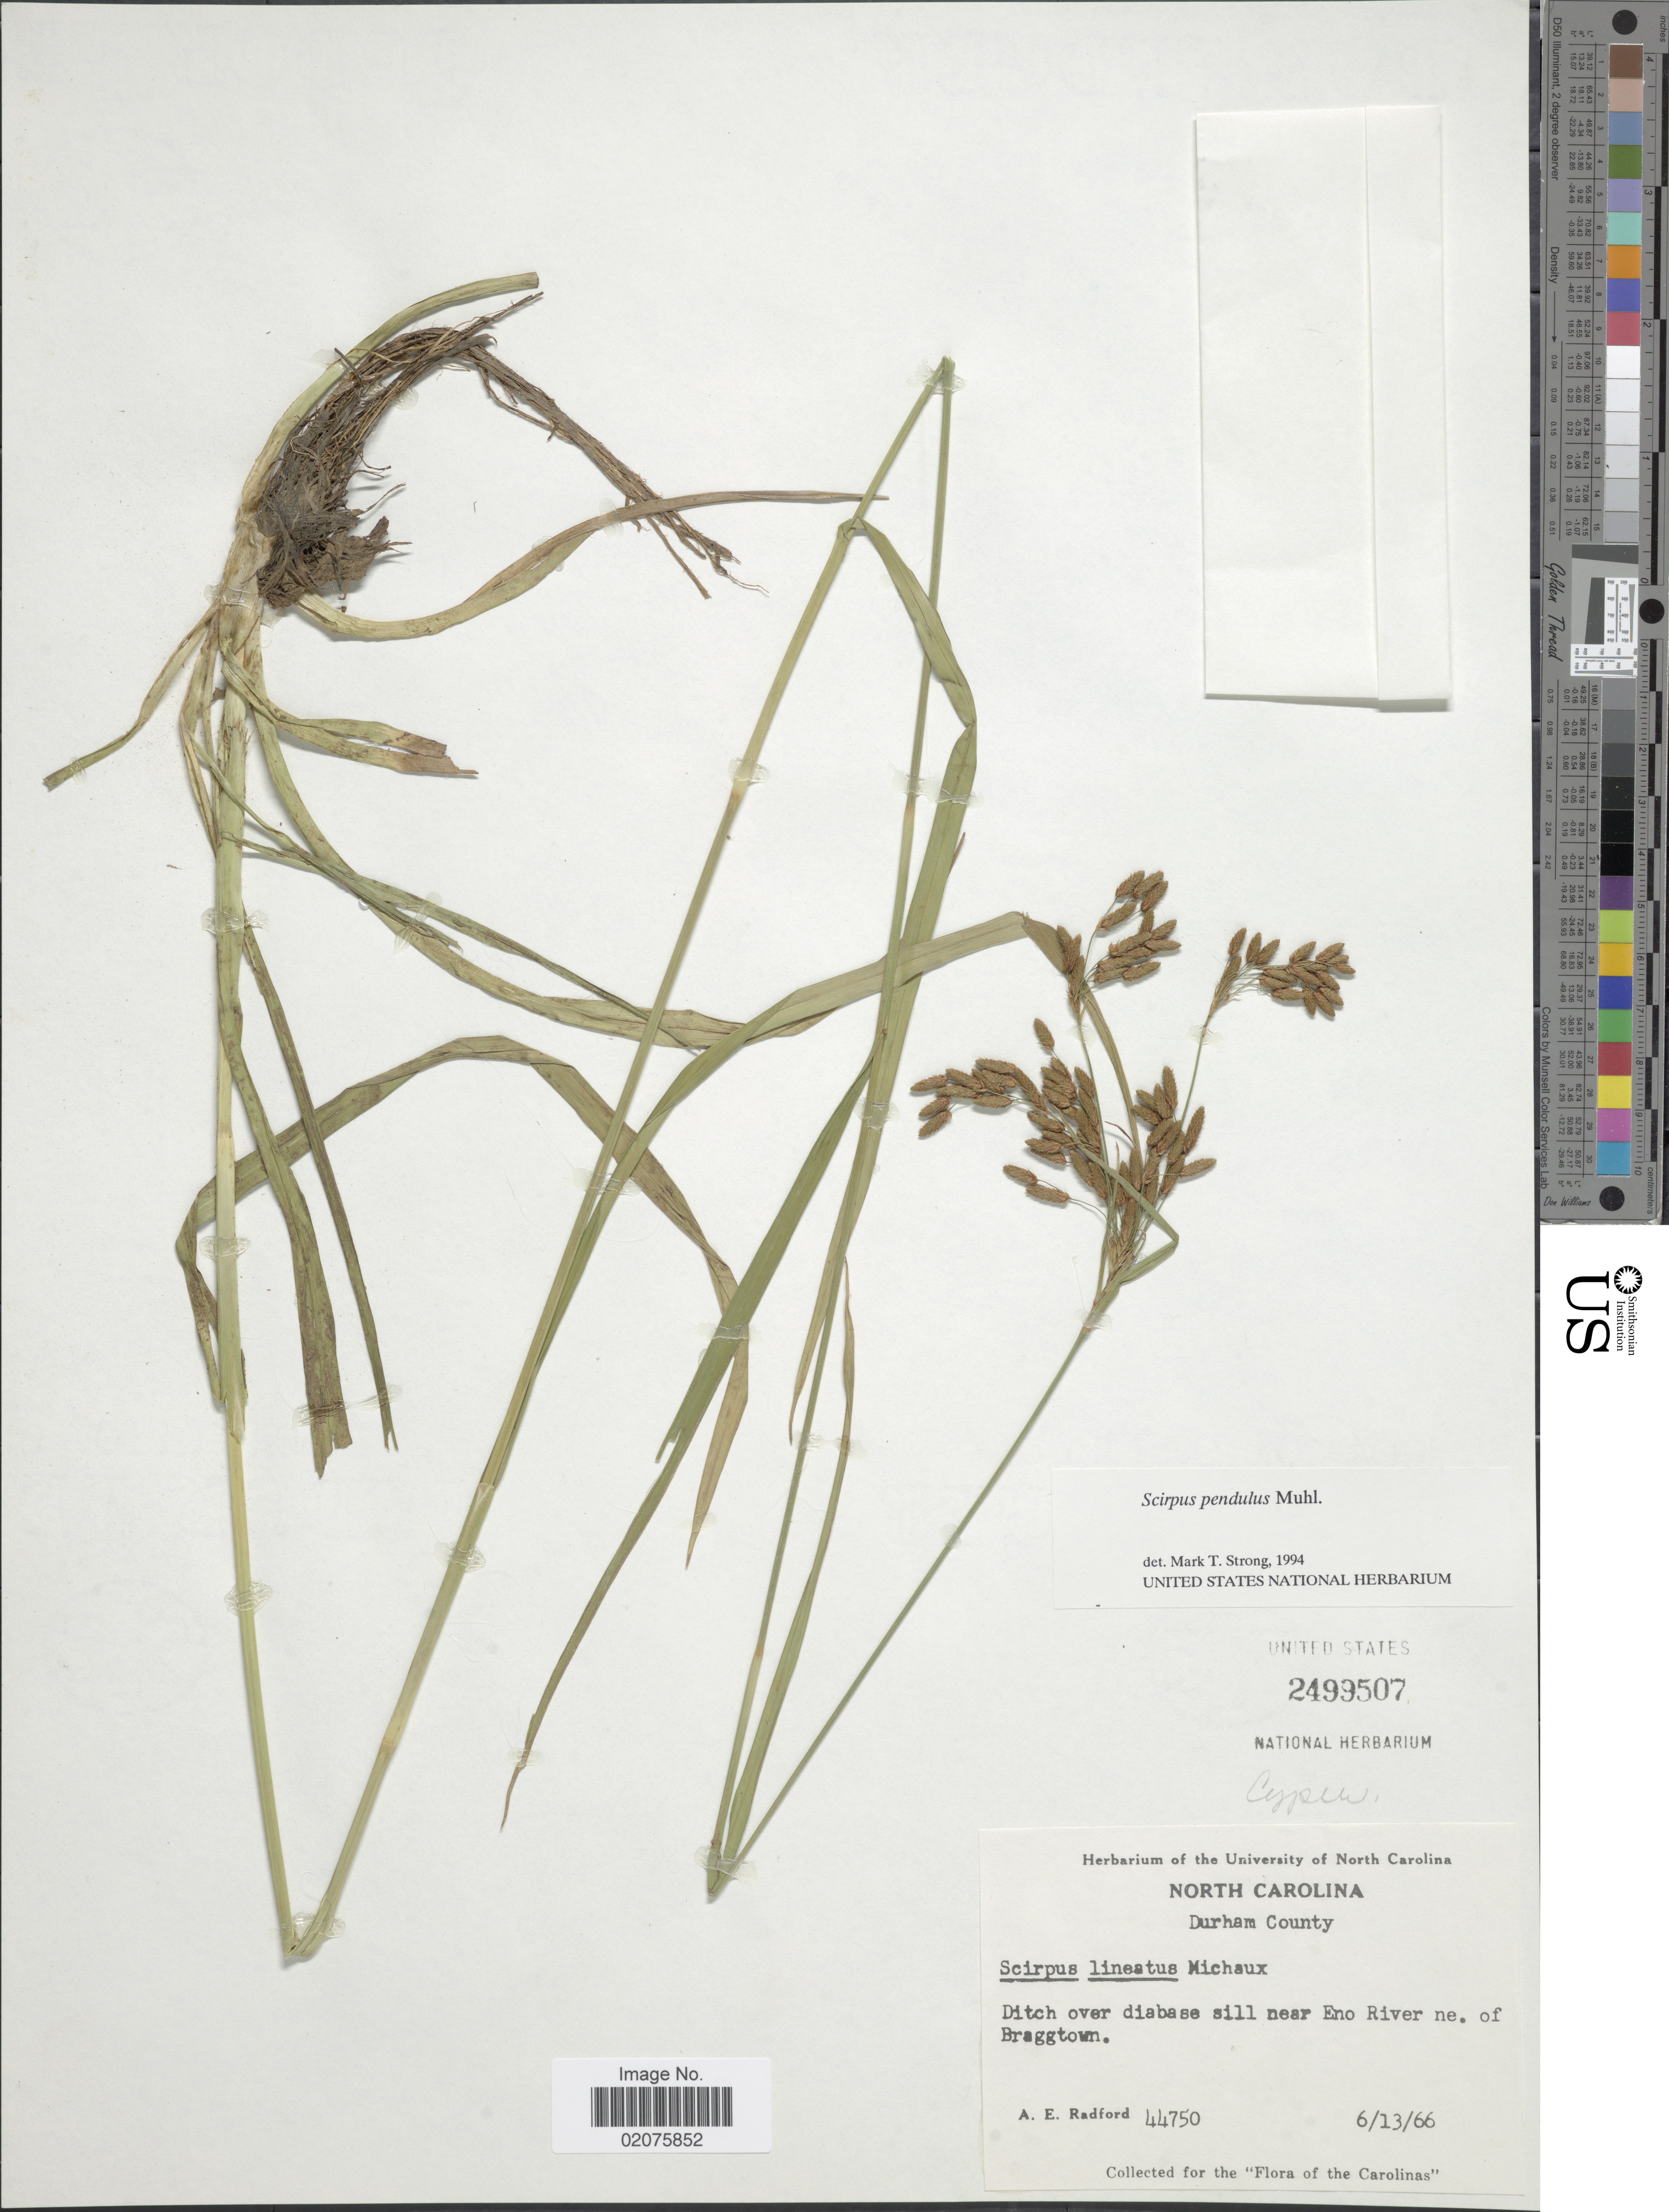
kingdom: Plantae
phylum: Tracheophyta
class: Liliopsida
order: Poales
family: Cyperaceae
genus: Scirpus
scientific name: Scirpus pendulus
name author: Muhl.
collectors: A. E. Radford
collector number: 44750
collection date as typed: Transcribed d/m/y: 13/6/66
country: United States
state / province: North Carolina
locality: Durham County. Ditch over diabase sill near Eno River ne. of Braggtown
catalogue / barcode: US 2499507